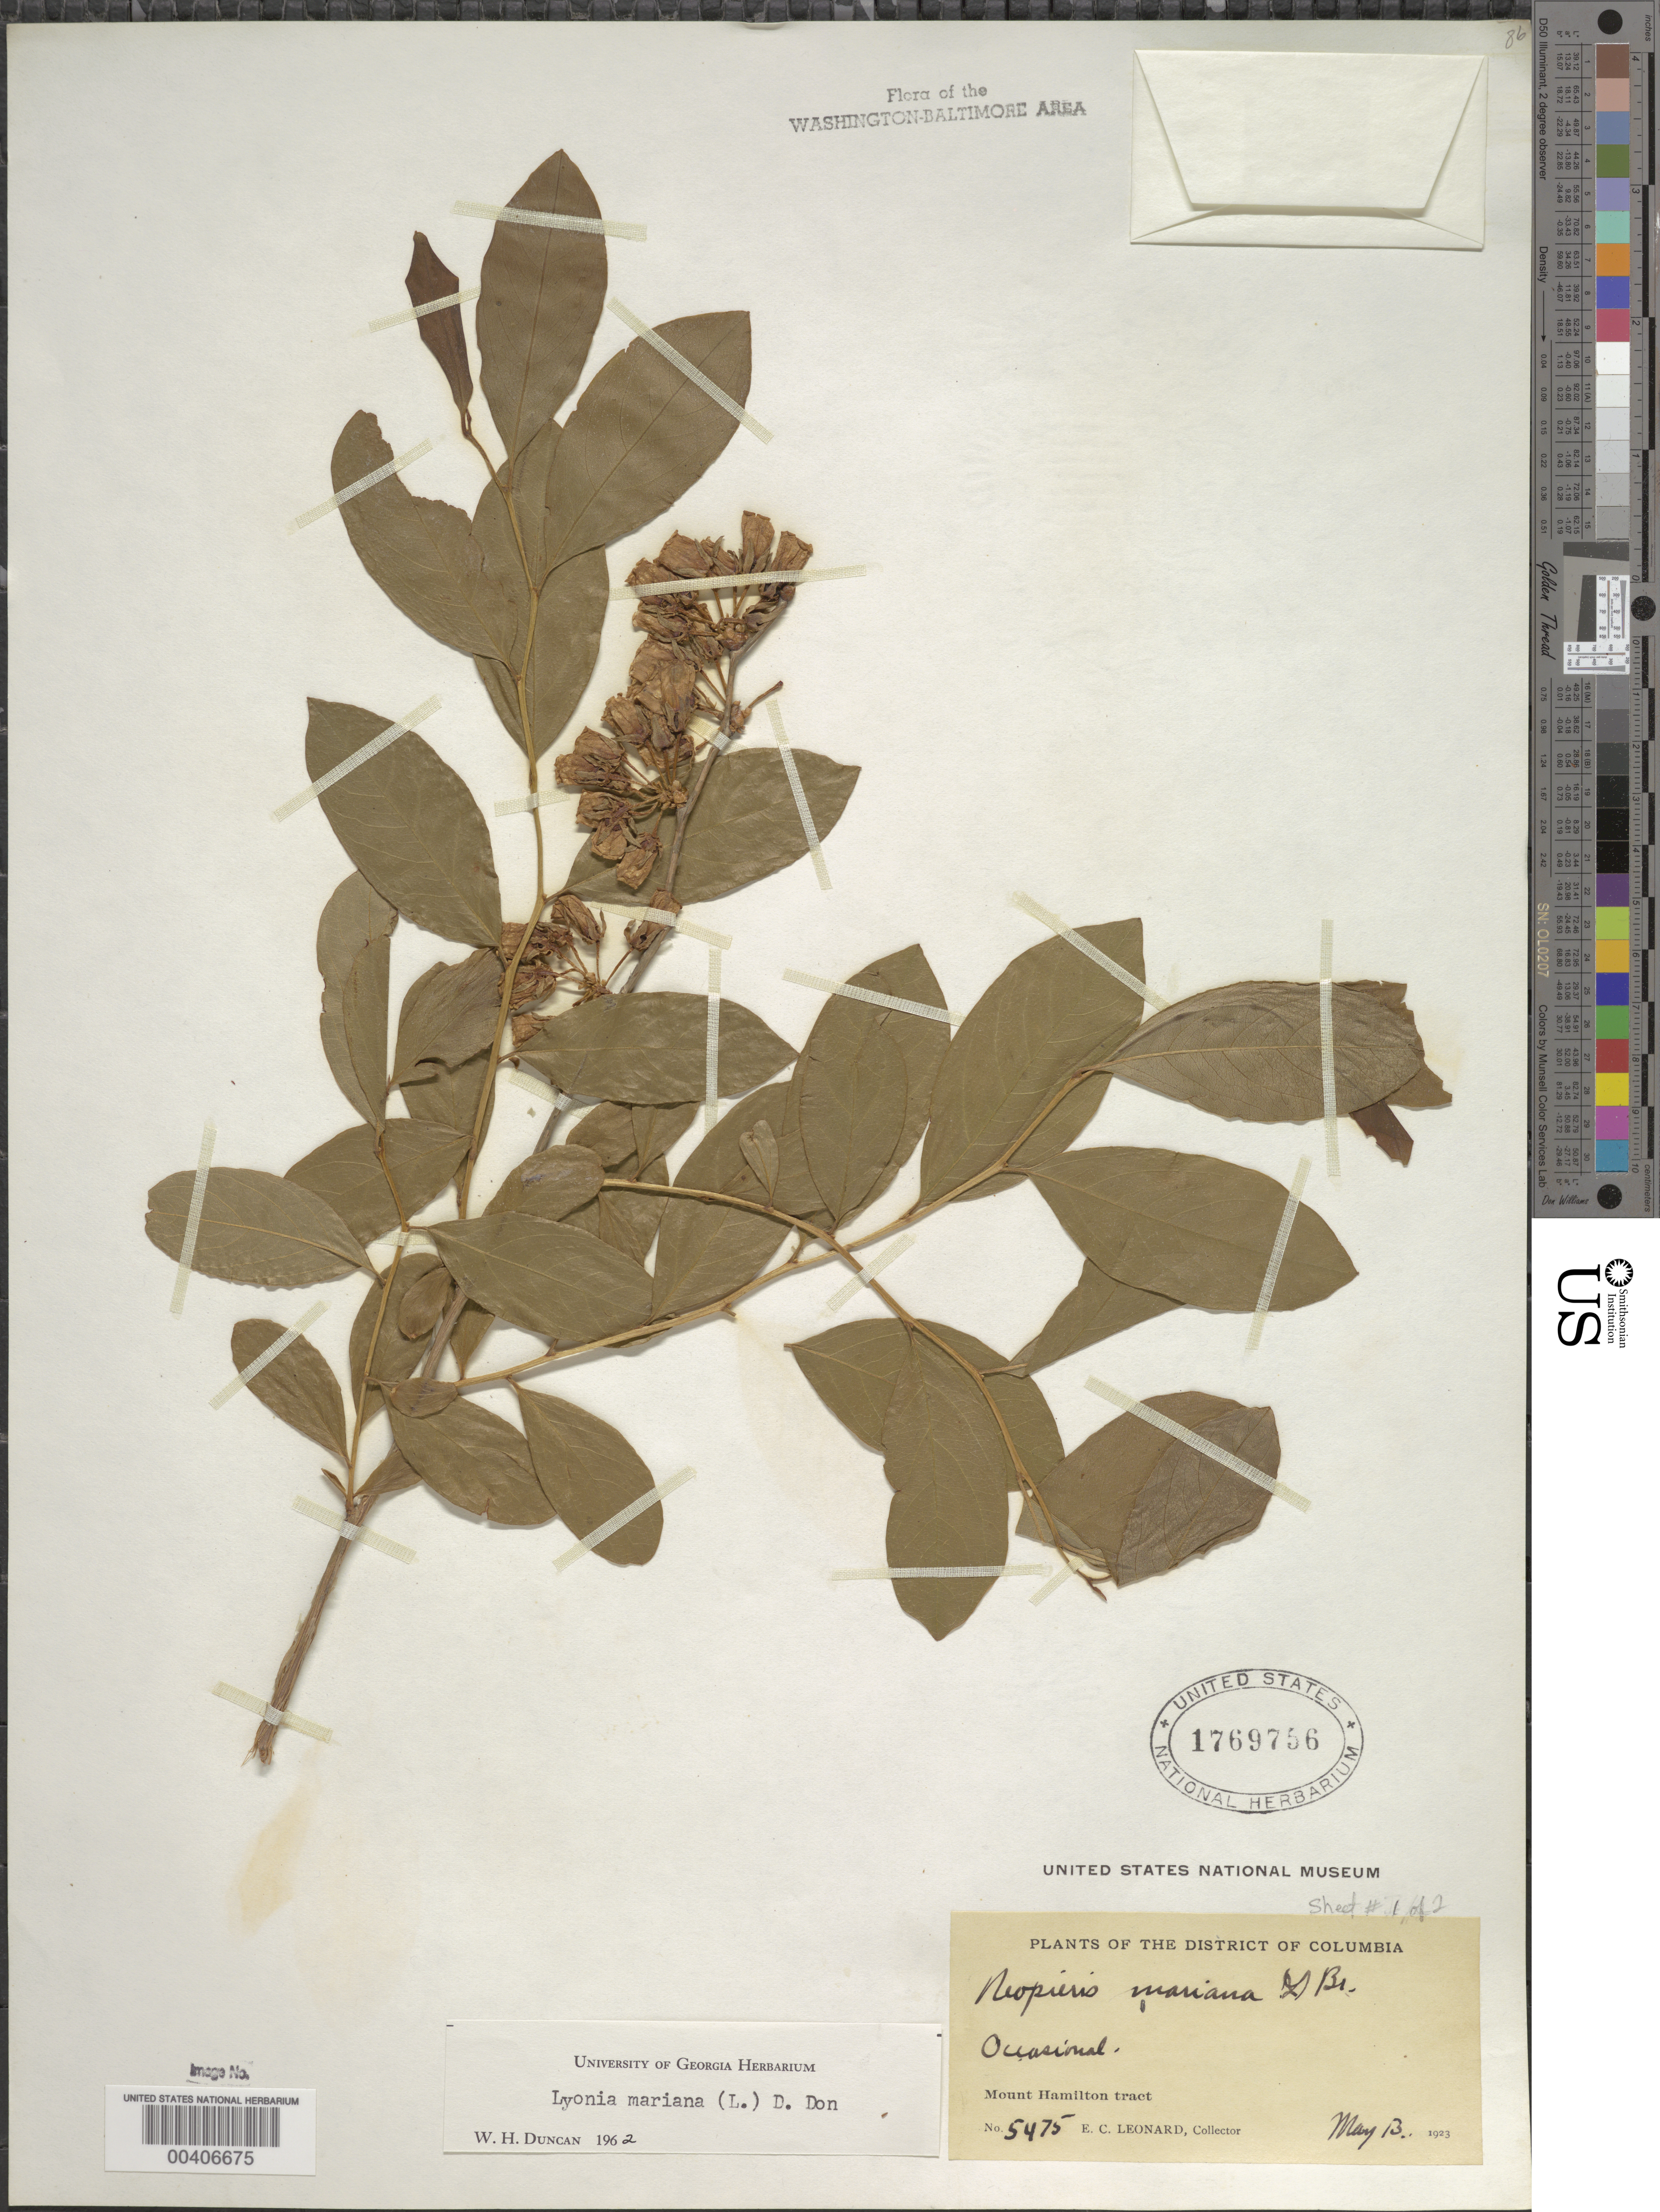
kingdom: Plantae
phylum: Tracheophyta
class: Magnoliopsida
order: Ericales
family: Ericaceae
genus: Lyonia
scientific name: Lyonia mariana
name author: (L.) D. Don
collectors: E. C. Leonard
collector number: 5475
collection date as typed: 13 May 1923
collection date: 1923-05-13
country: United States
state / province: District of Columbia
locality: Mount Hamilton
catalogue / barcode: US 1769756